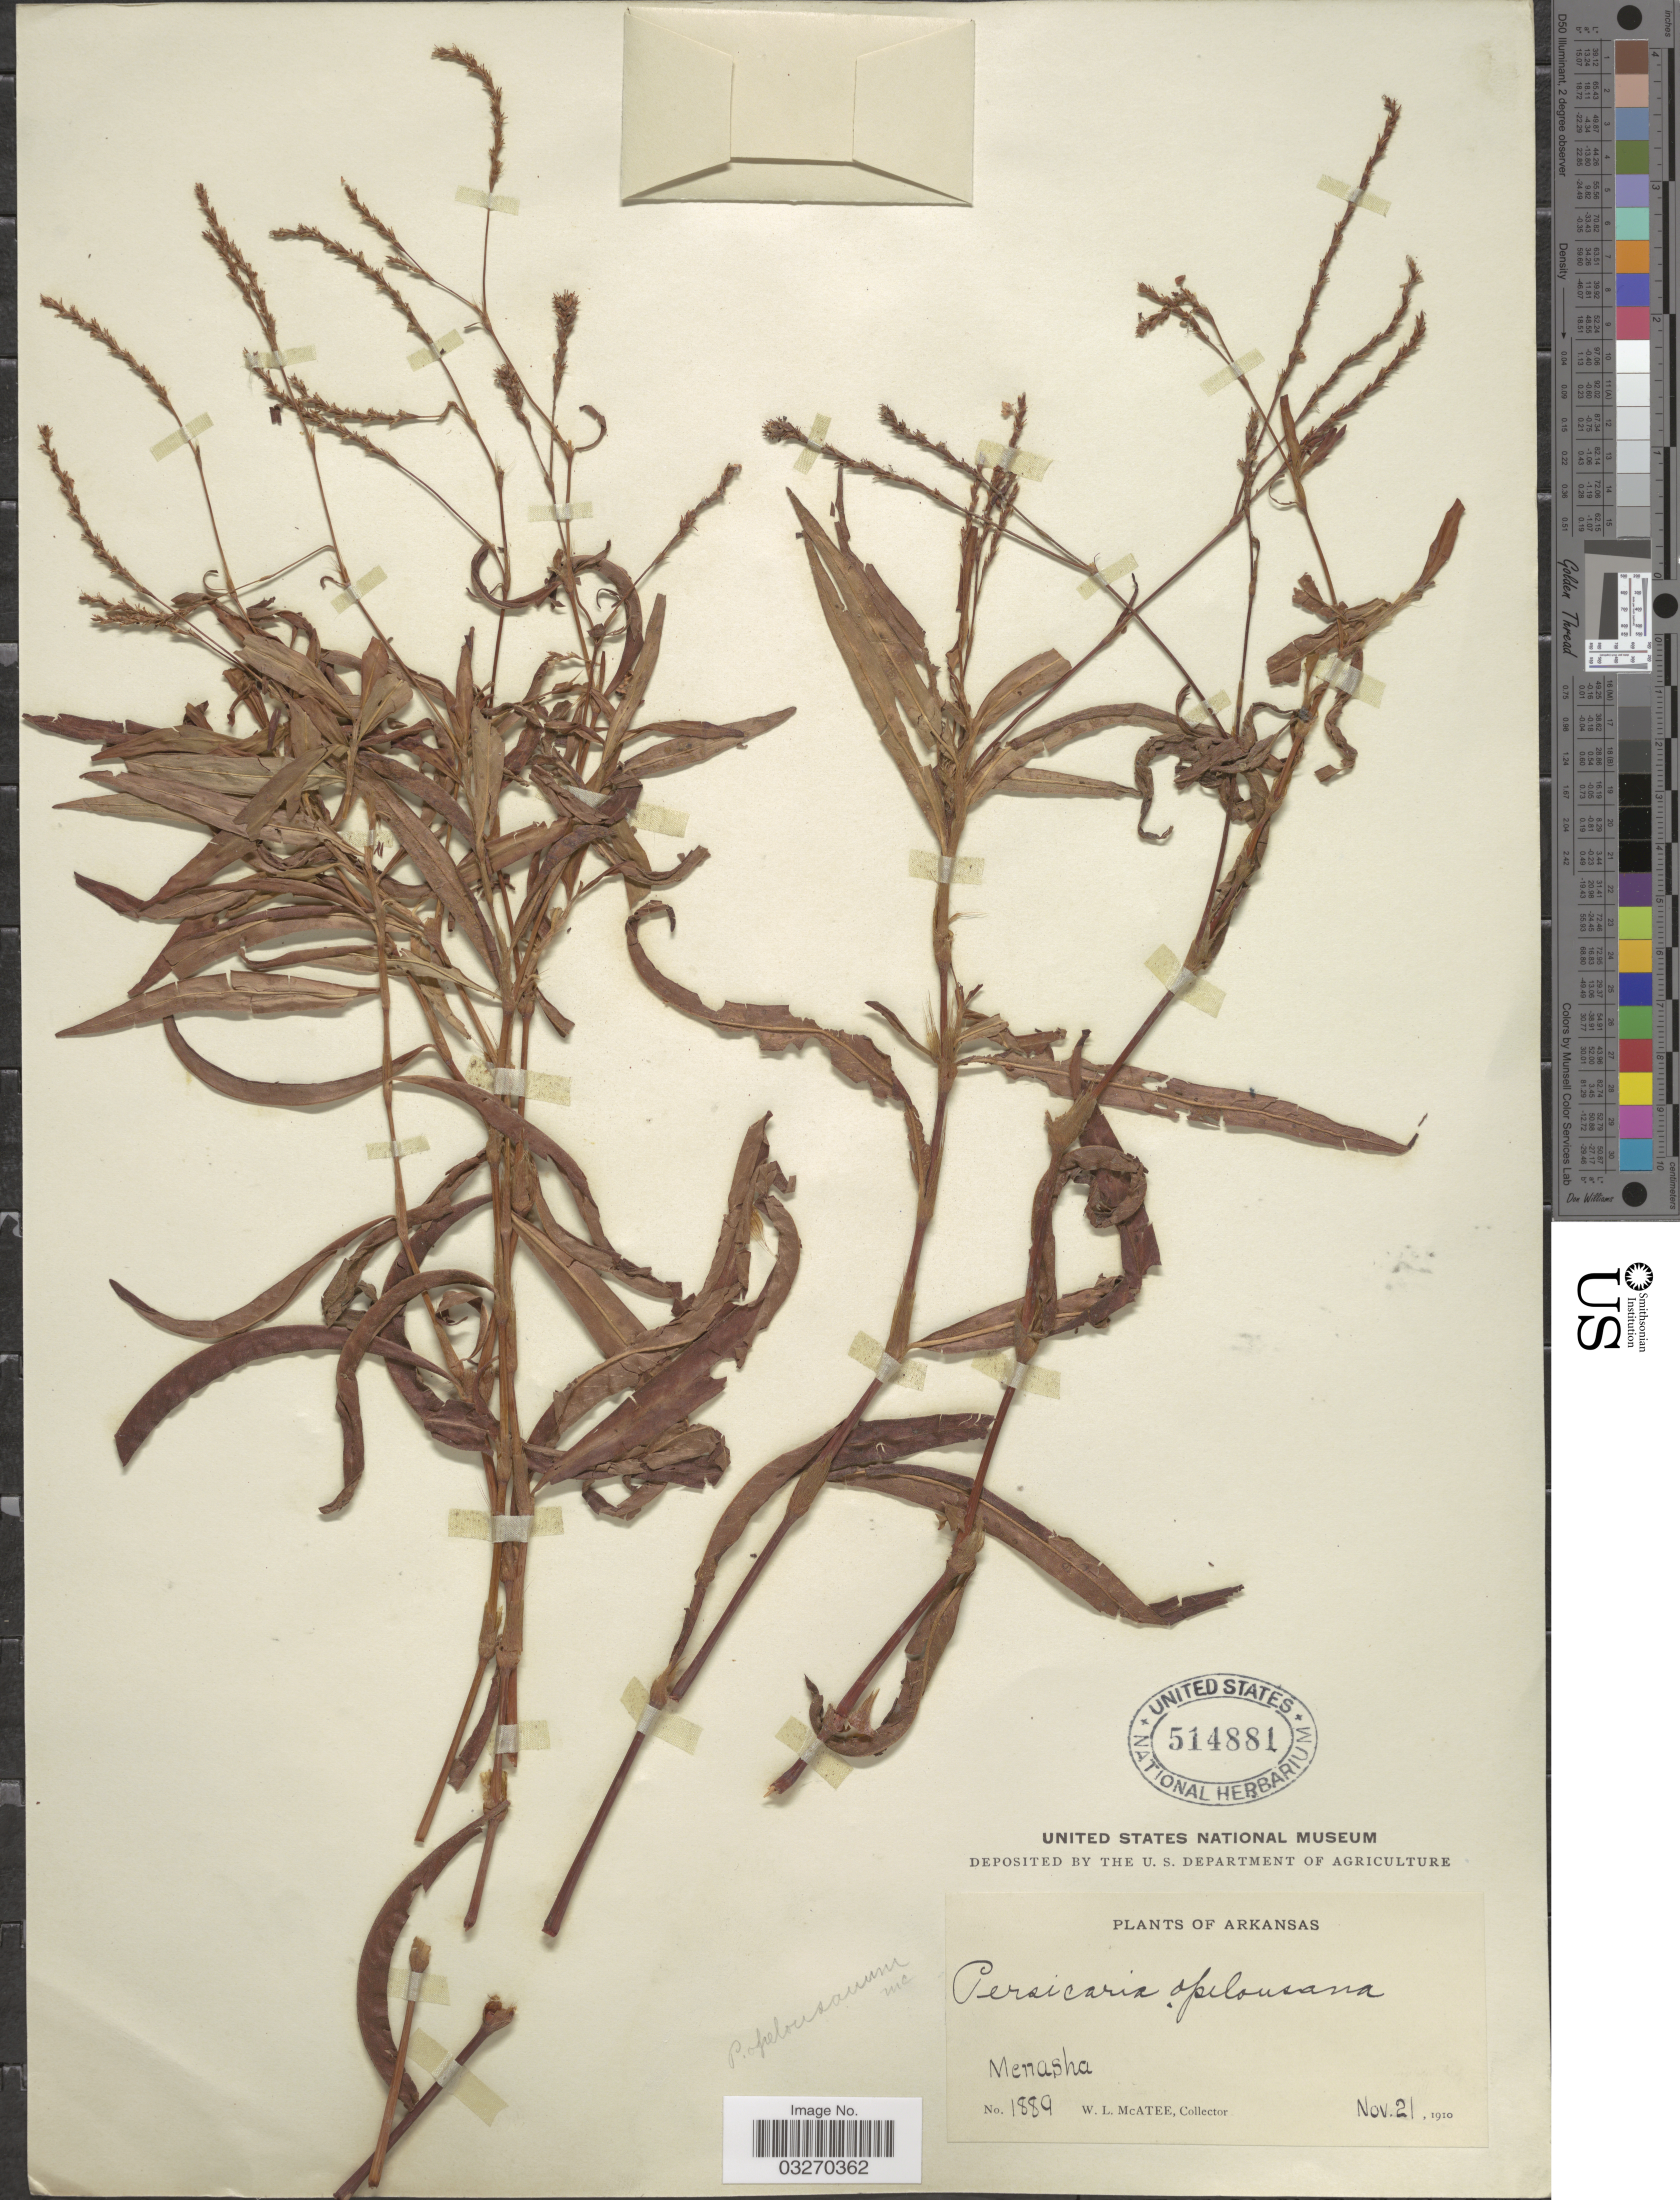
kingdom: Plantae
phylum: Tracheophyta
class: Magnoliopsida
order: Caryophyllales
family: Polygonaceae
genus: Persicaria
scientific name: Persicaria hydropiperoides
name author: (Michx.) Small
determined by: Atha, D. E.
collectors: W. McAtee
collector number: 1889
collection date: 1910-11-21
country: United States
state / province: Arkansas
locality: Menasha.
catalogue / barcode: US 514881